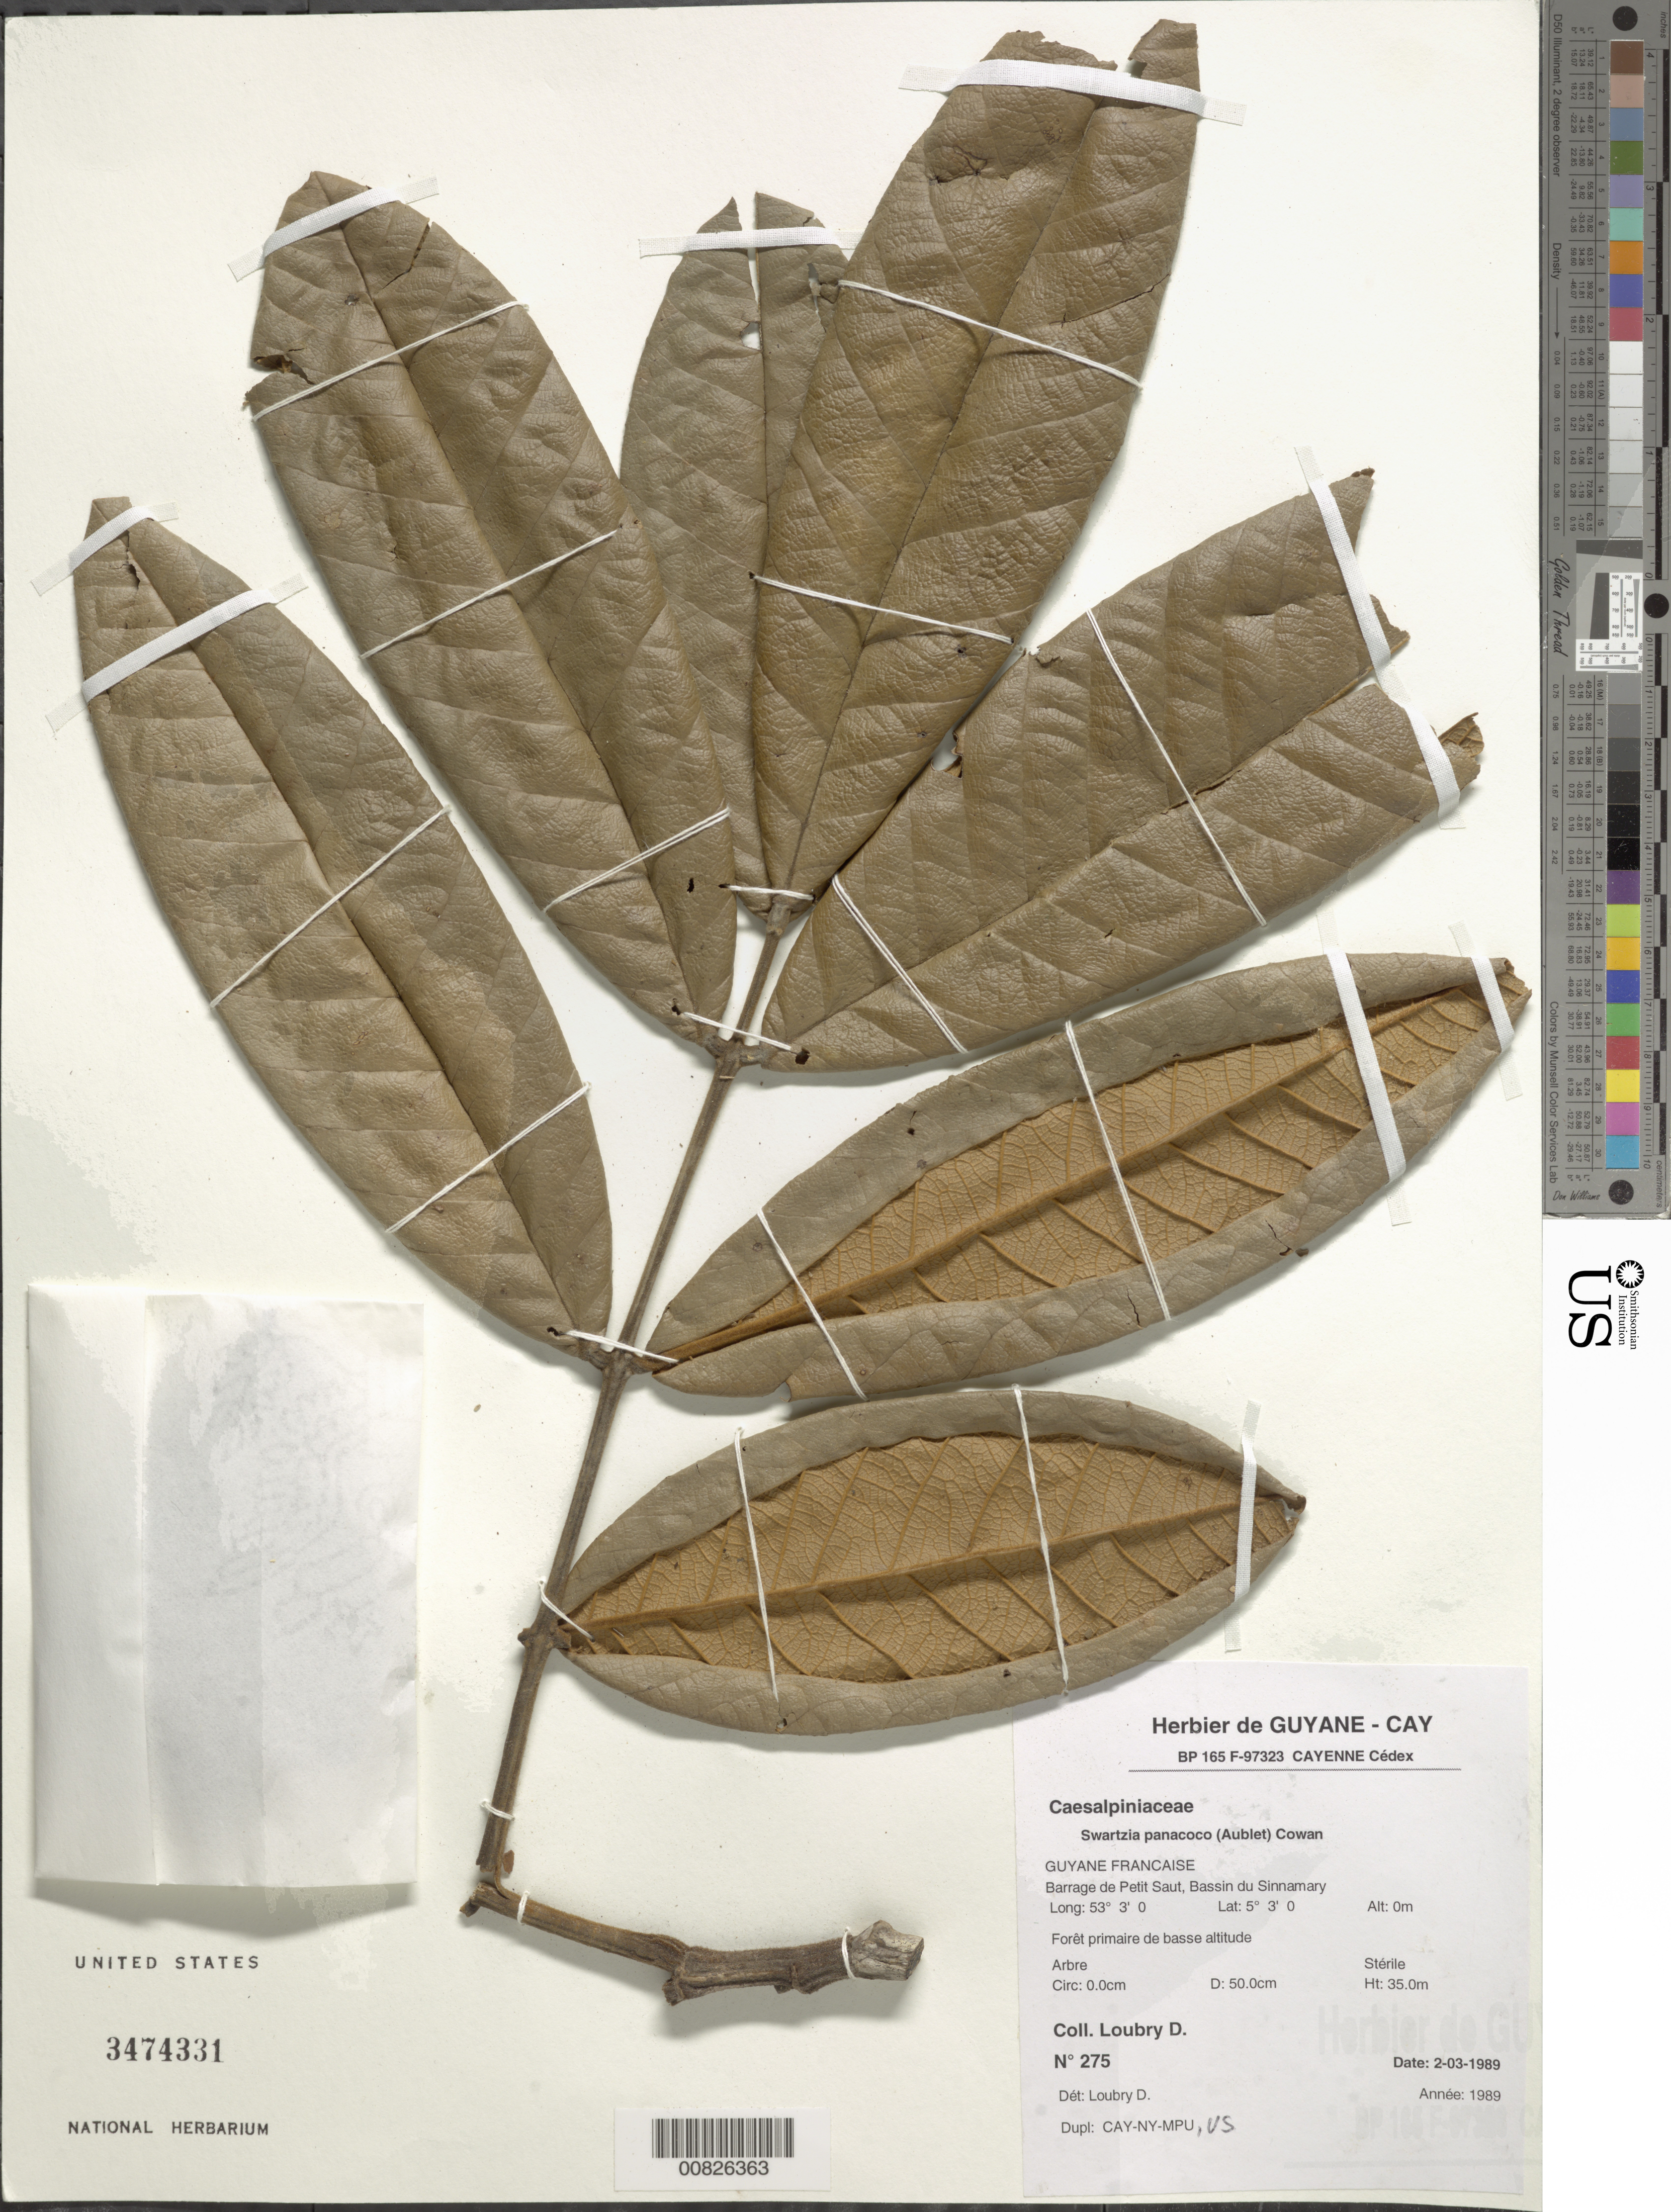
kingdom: Plantae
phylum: Tracheophyta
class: Magnoliopsida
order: Fabales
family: Fabaceae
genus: Swartzia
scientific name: Swartzia panacoco var. panacoco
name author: (Aubl.) R.S. Cowan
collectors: D. Loubry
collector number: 275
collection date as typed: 2-Mar-89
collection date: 1989-03-02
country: French Guiana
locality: Petit Saut, Fleuve Sinnamary, Bassin du Sinnamary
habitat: Forêt primaire de basse altitude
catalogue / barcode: US 3474331